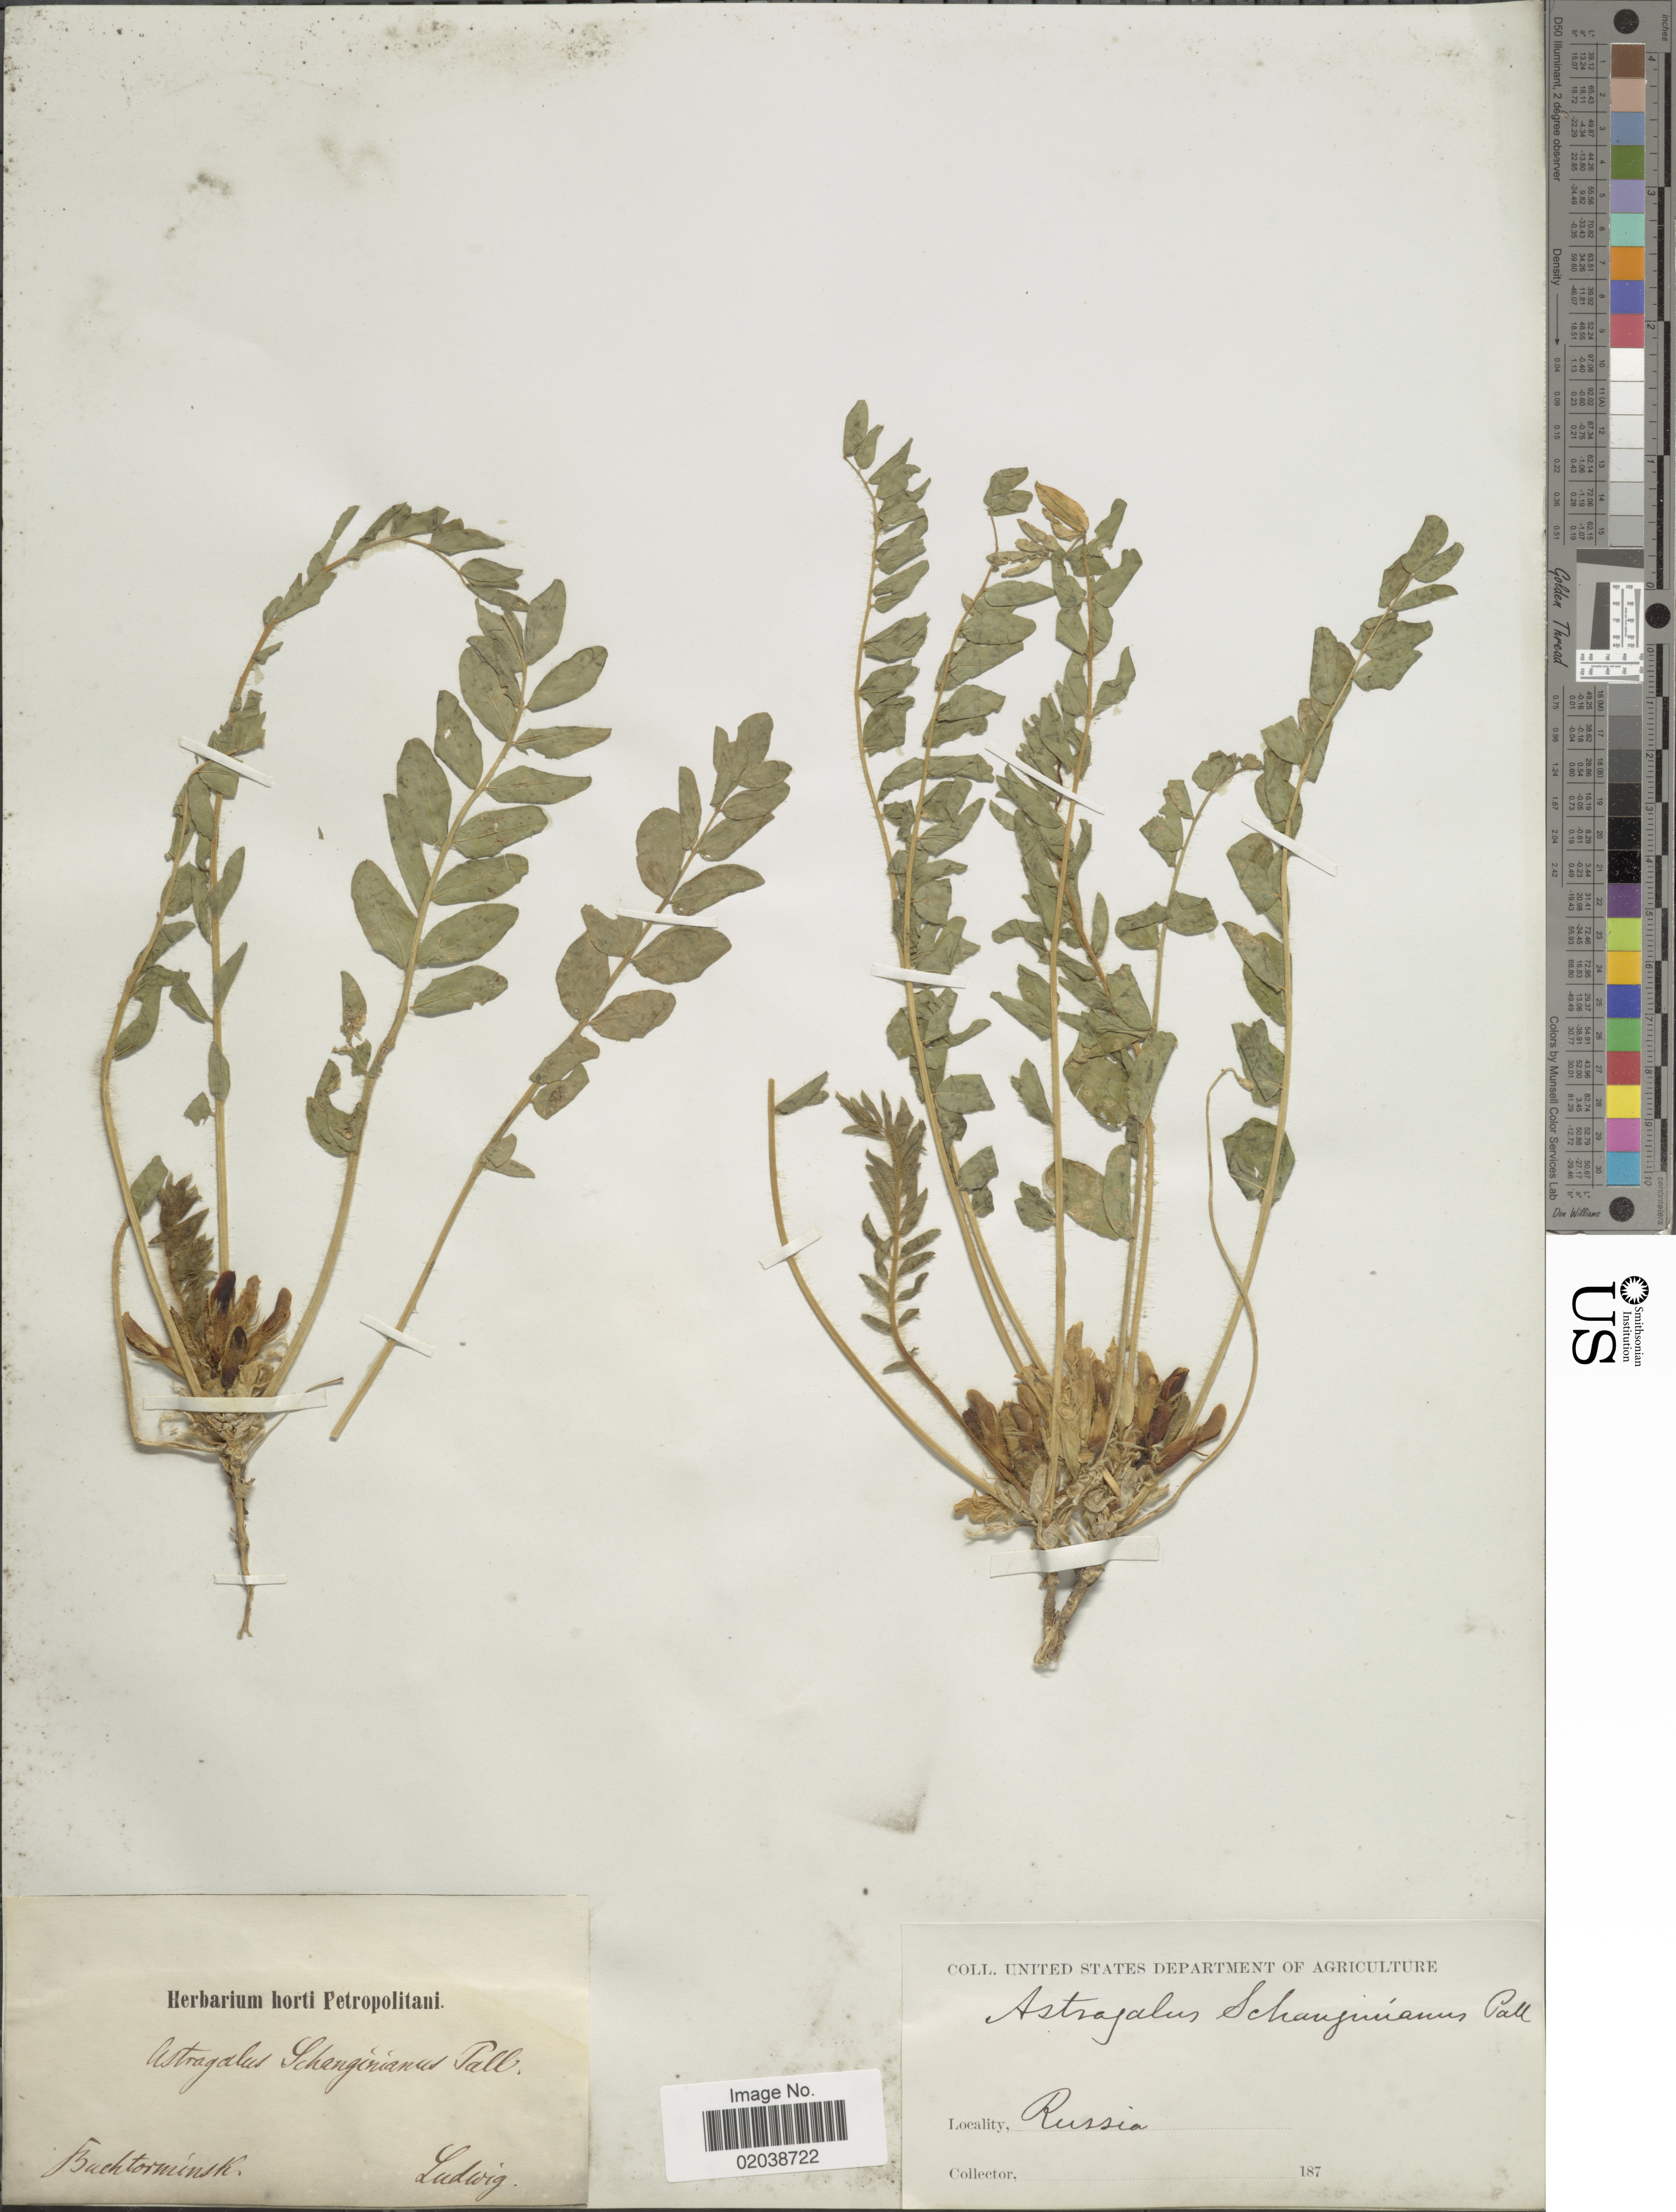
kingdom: Plantae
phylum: Tracheophyta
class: Magnoliopsida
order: Fabales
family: Fabaceae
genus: Astragalus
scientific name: Astragalus schanginianus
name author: Pall.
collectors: Ludwig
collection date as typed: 187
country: Kazakhstan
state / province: East Kazakhstan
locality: Buchtorminsk